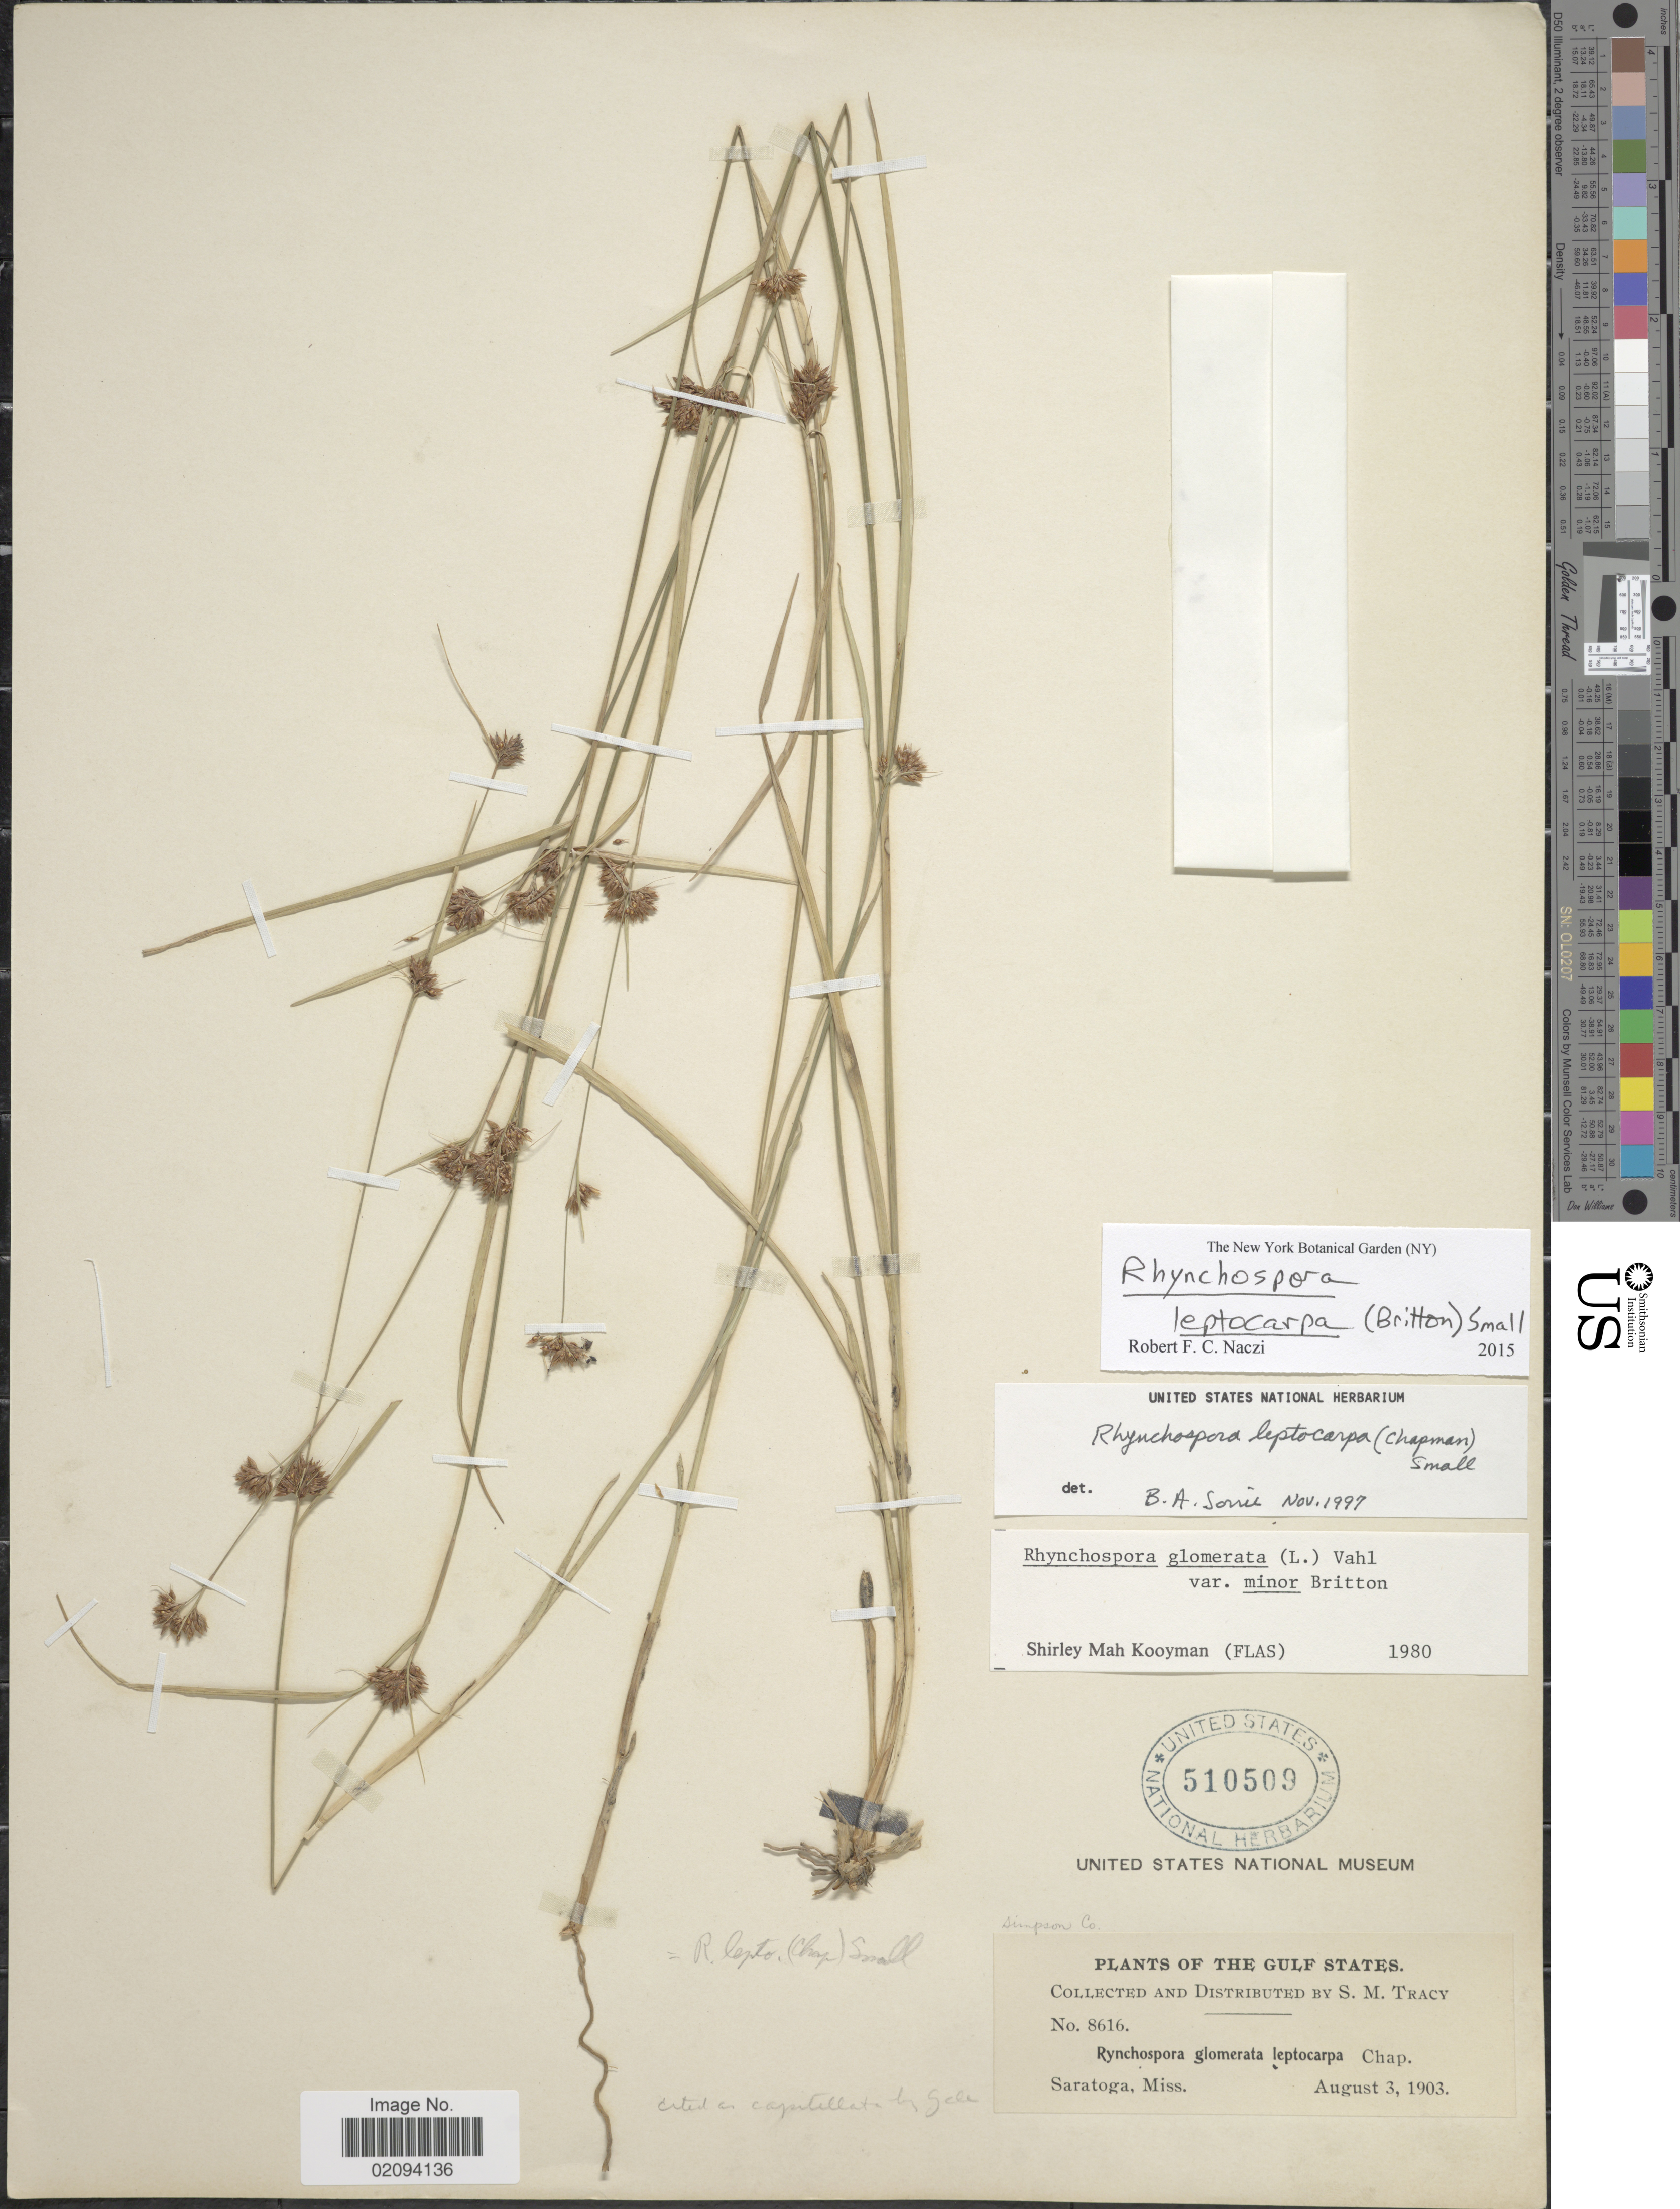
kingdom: Plantae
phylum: Tracheophyta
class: Liliopsida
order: Poales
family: Cyperaceae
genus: Rhynchospora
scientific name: Rhynchospora leptocarpa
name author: (Chapm. ex Britton) Small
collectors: S. M. Tracy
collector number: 8616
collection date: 1903-08-03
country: United States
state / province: Mississippi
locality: Gulf States, Saratoga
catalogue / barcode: US 510509